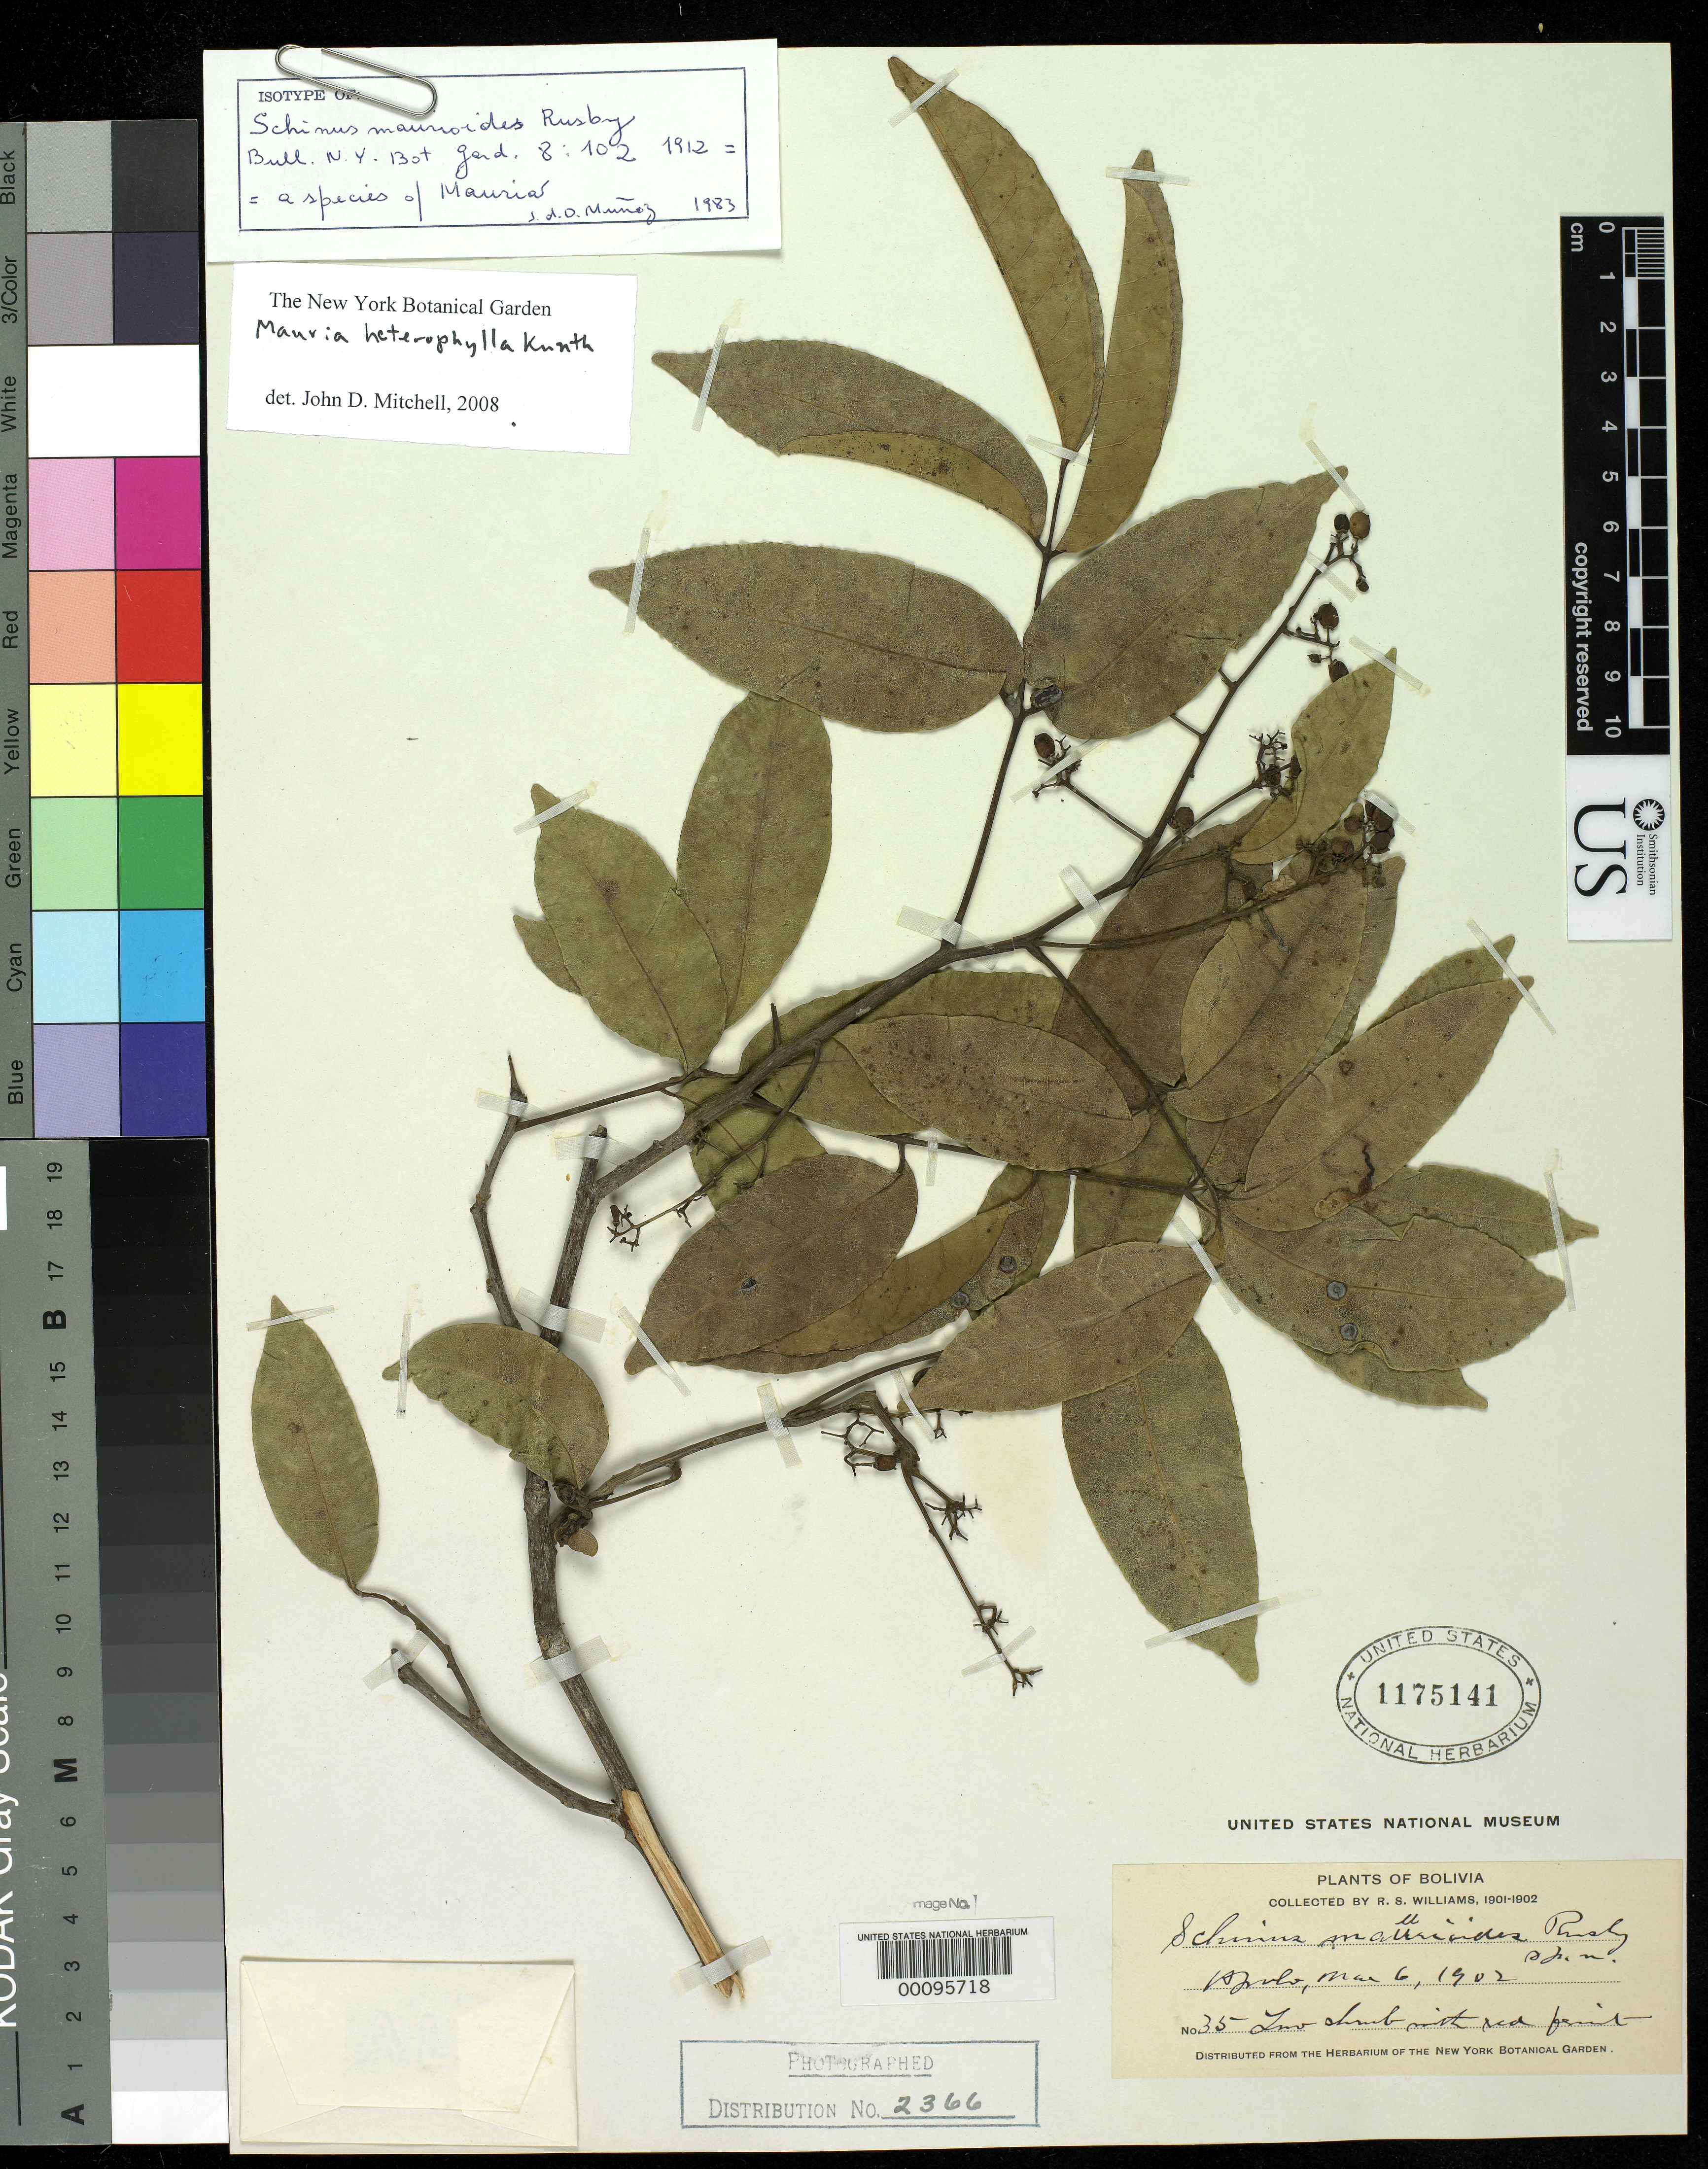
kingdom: Plantae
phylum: Tracheophyta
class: Magnoliopsida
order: Sapindales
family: Anacardiaceae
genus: Schinus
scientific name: Schinus maurioides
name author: Rusby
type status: Isotype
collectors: R. S. Williams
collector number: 35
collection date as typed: Mar. 6, 1902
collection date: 1902-03-06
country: Bolivia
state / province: La Paz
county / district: Franz Tamayo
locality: Apolo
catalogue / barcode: US 1175141